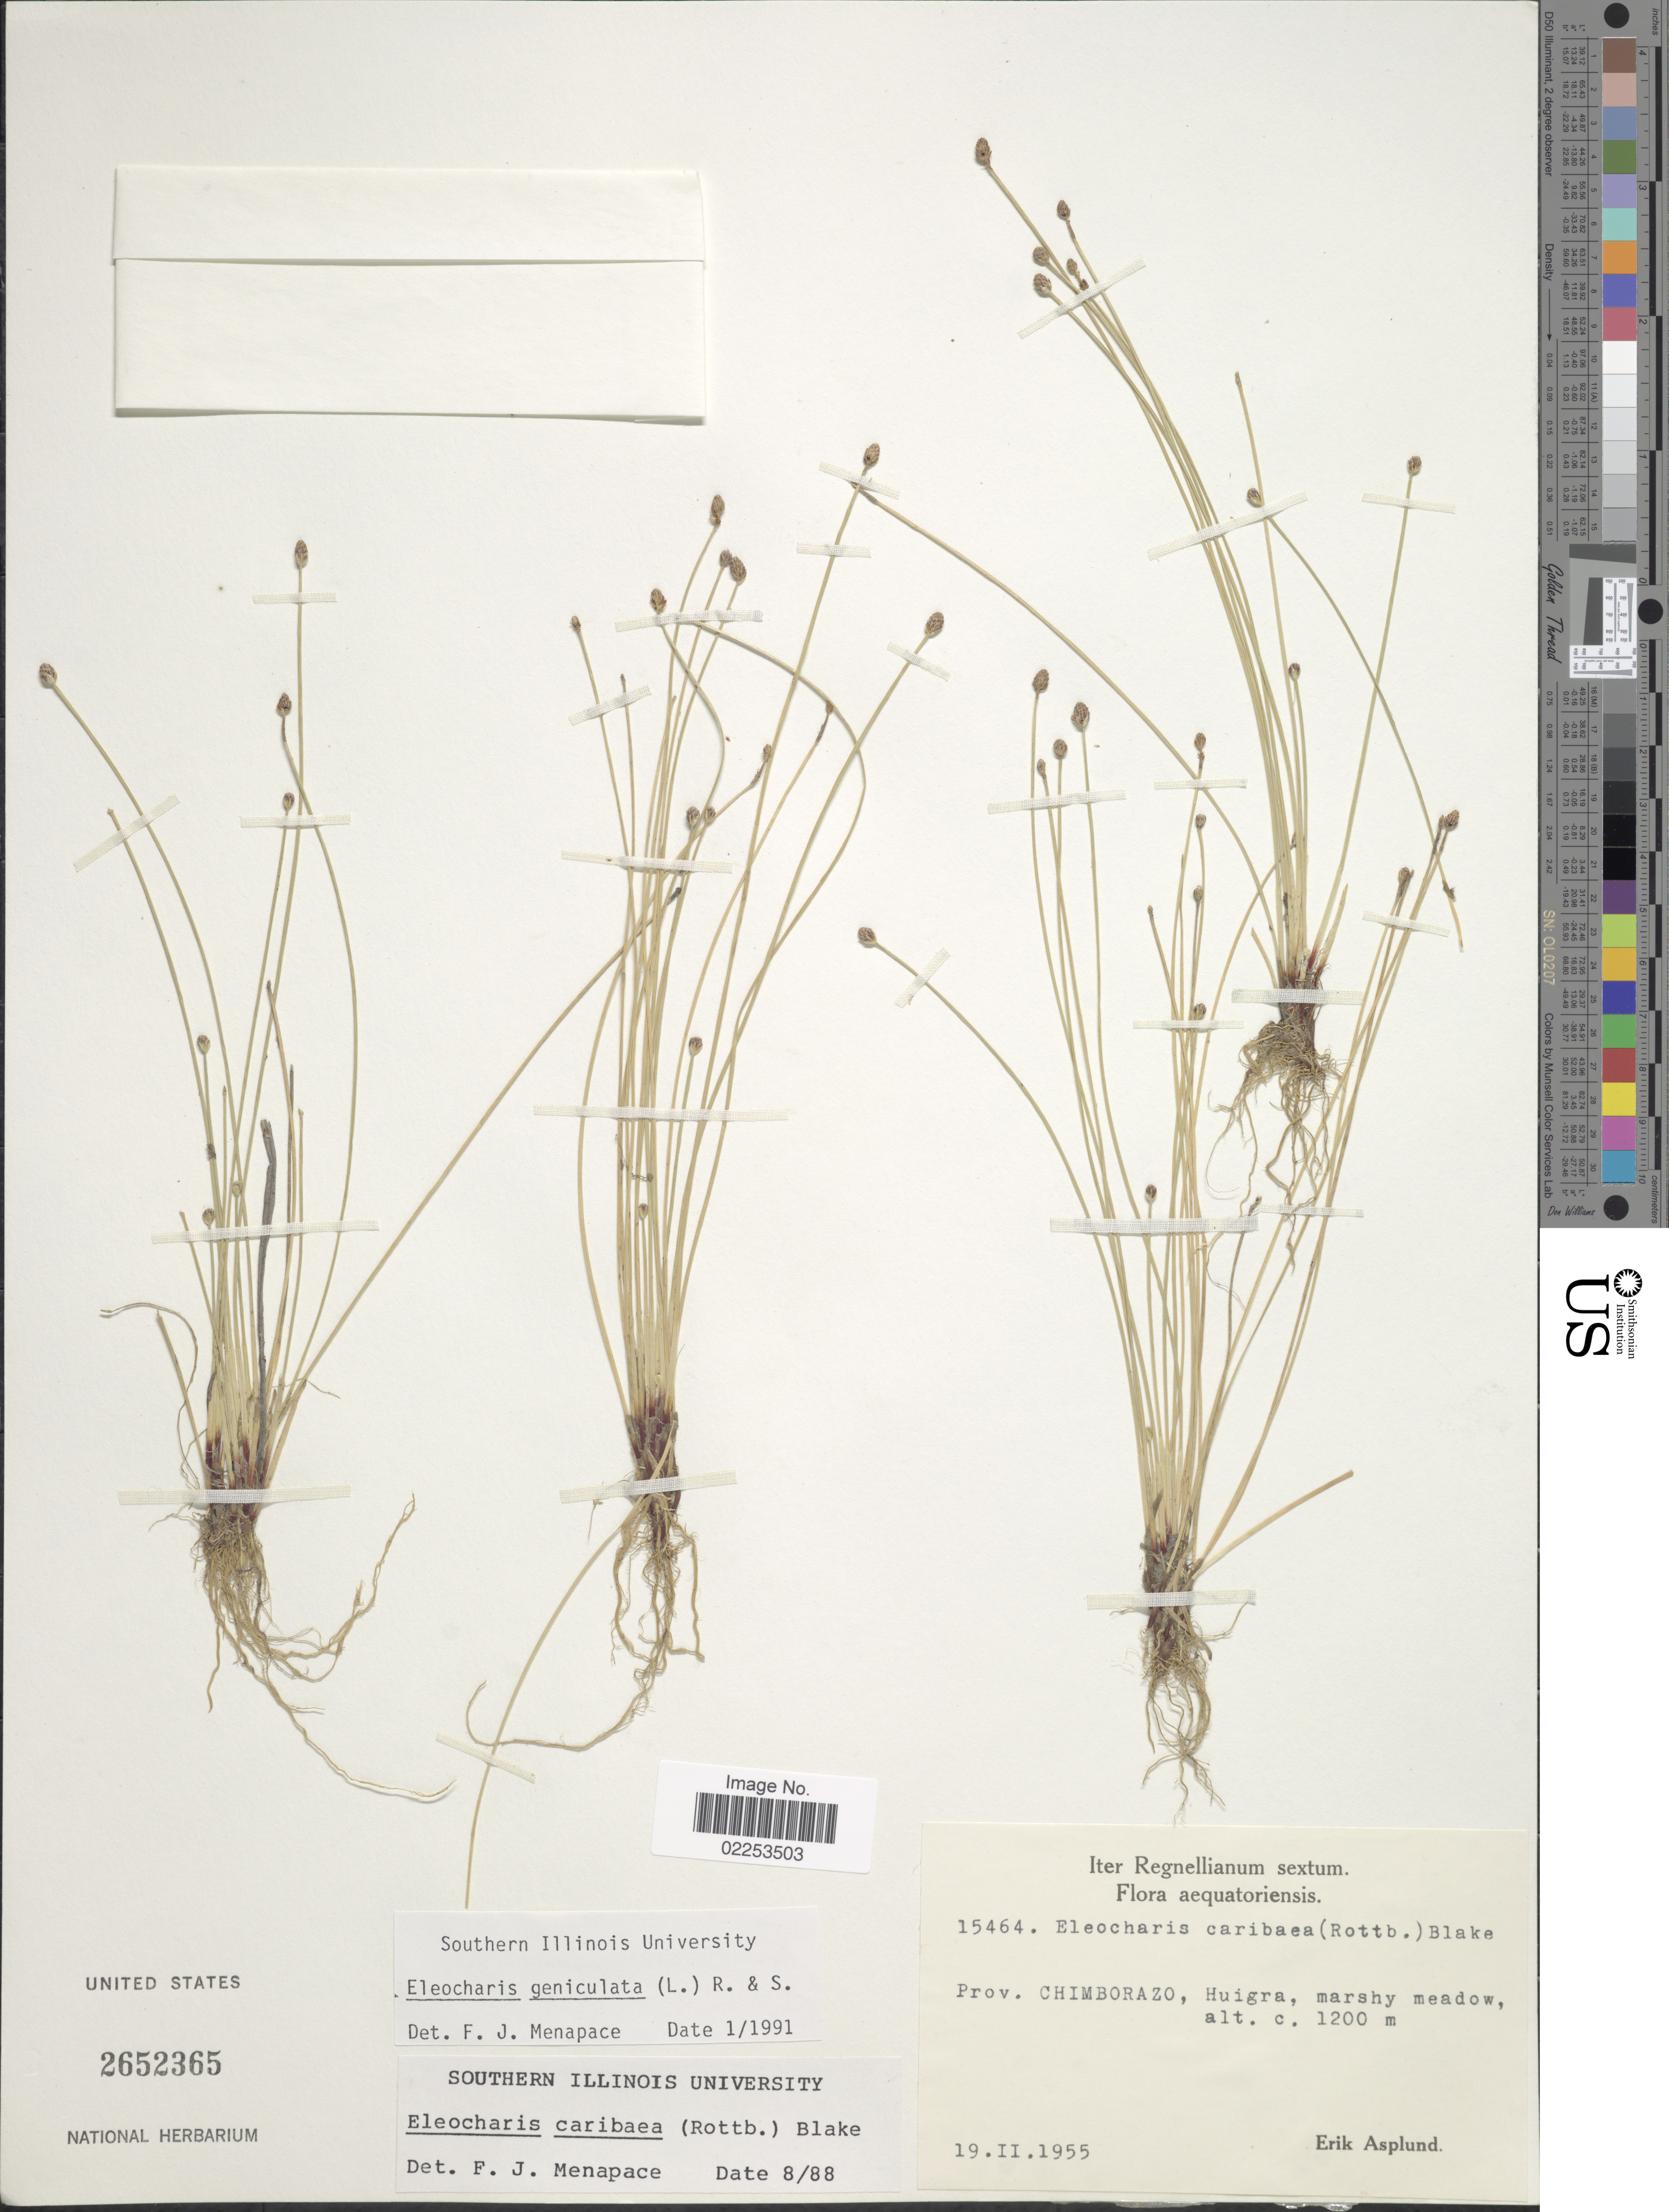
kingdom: Plantae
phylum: Tracheophyta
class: Liliopsida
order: Poales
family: Cyperaceae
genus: Eleocharis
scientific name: Eleocharis geniculata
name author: (L.) Roem. & Schult.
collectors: E. Asplund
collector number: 15464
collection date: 1955-02-19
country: Ecuador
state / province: Chimborazo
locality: Ecuador. Prov. Chimborazo, Huigra, marshy meadow.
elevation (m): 1200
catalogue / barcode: US 2652365